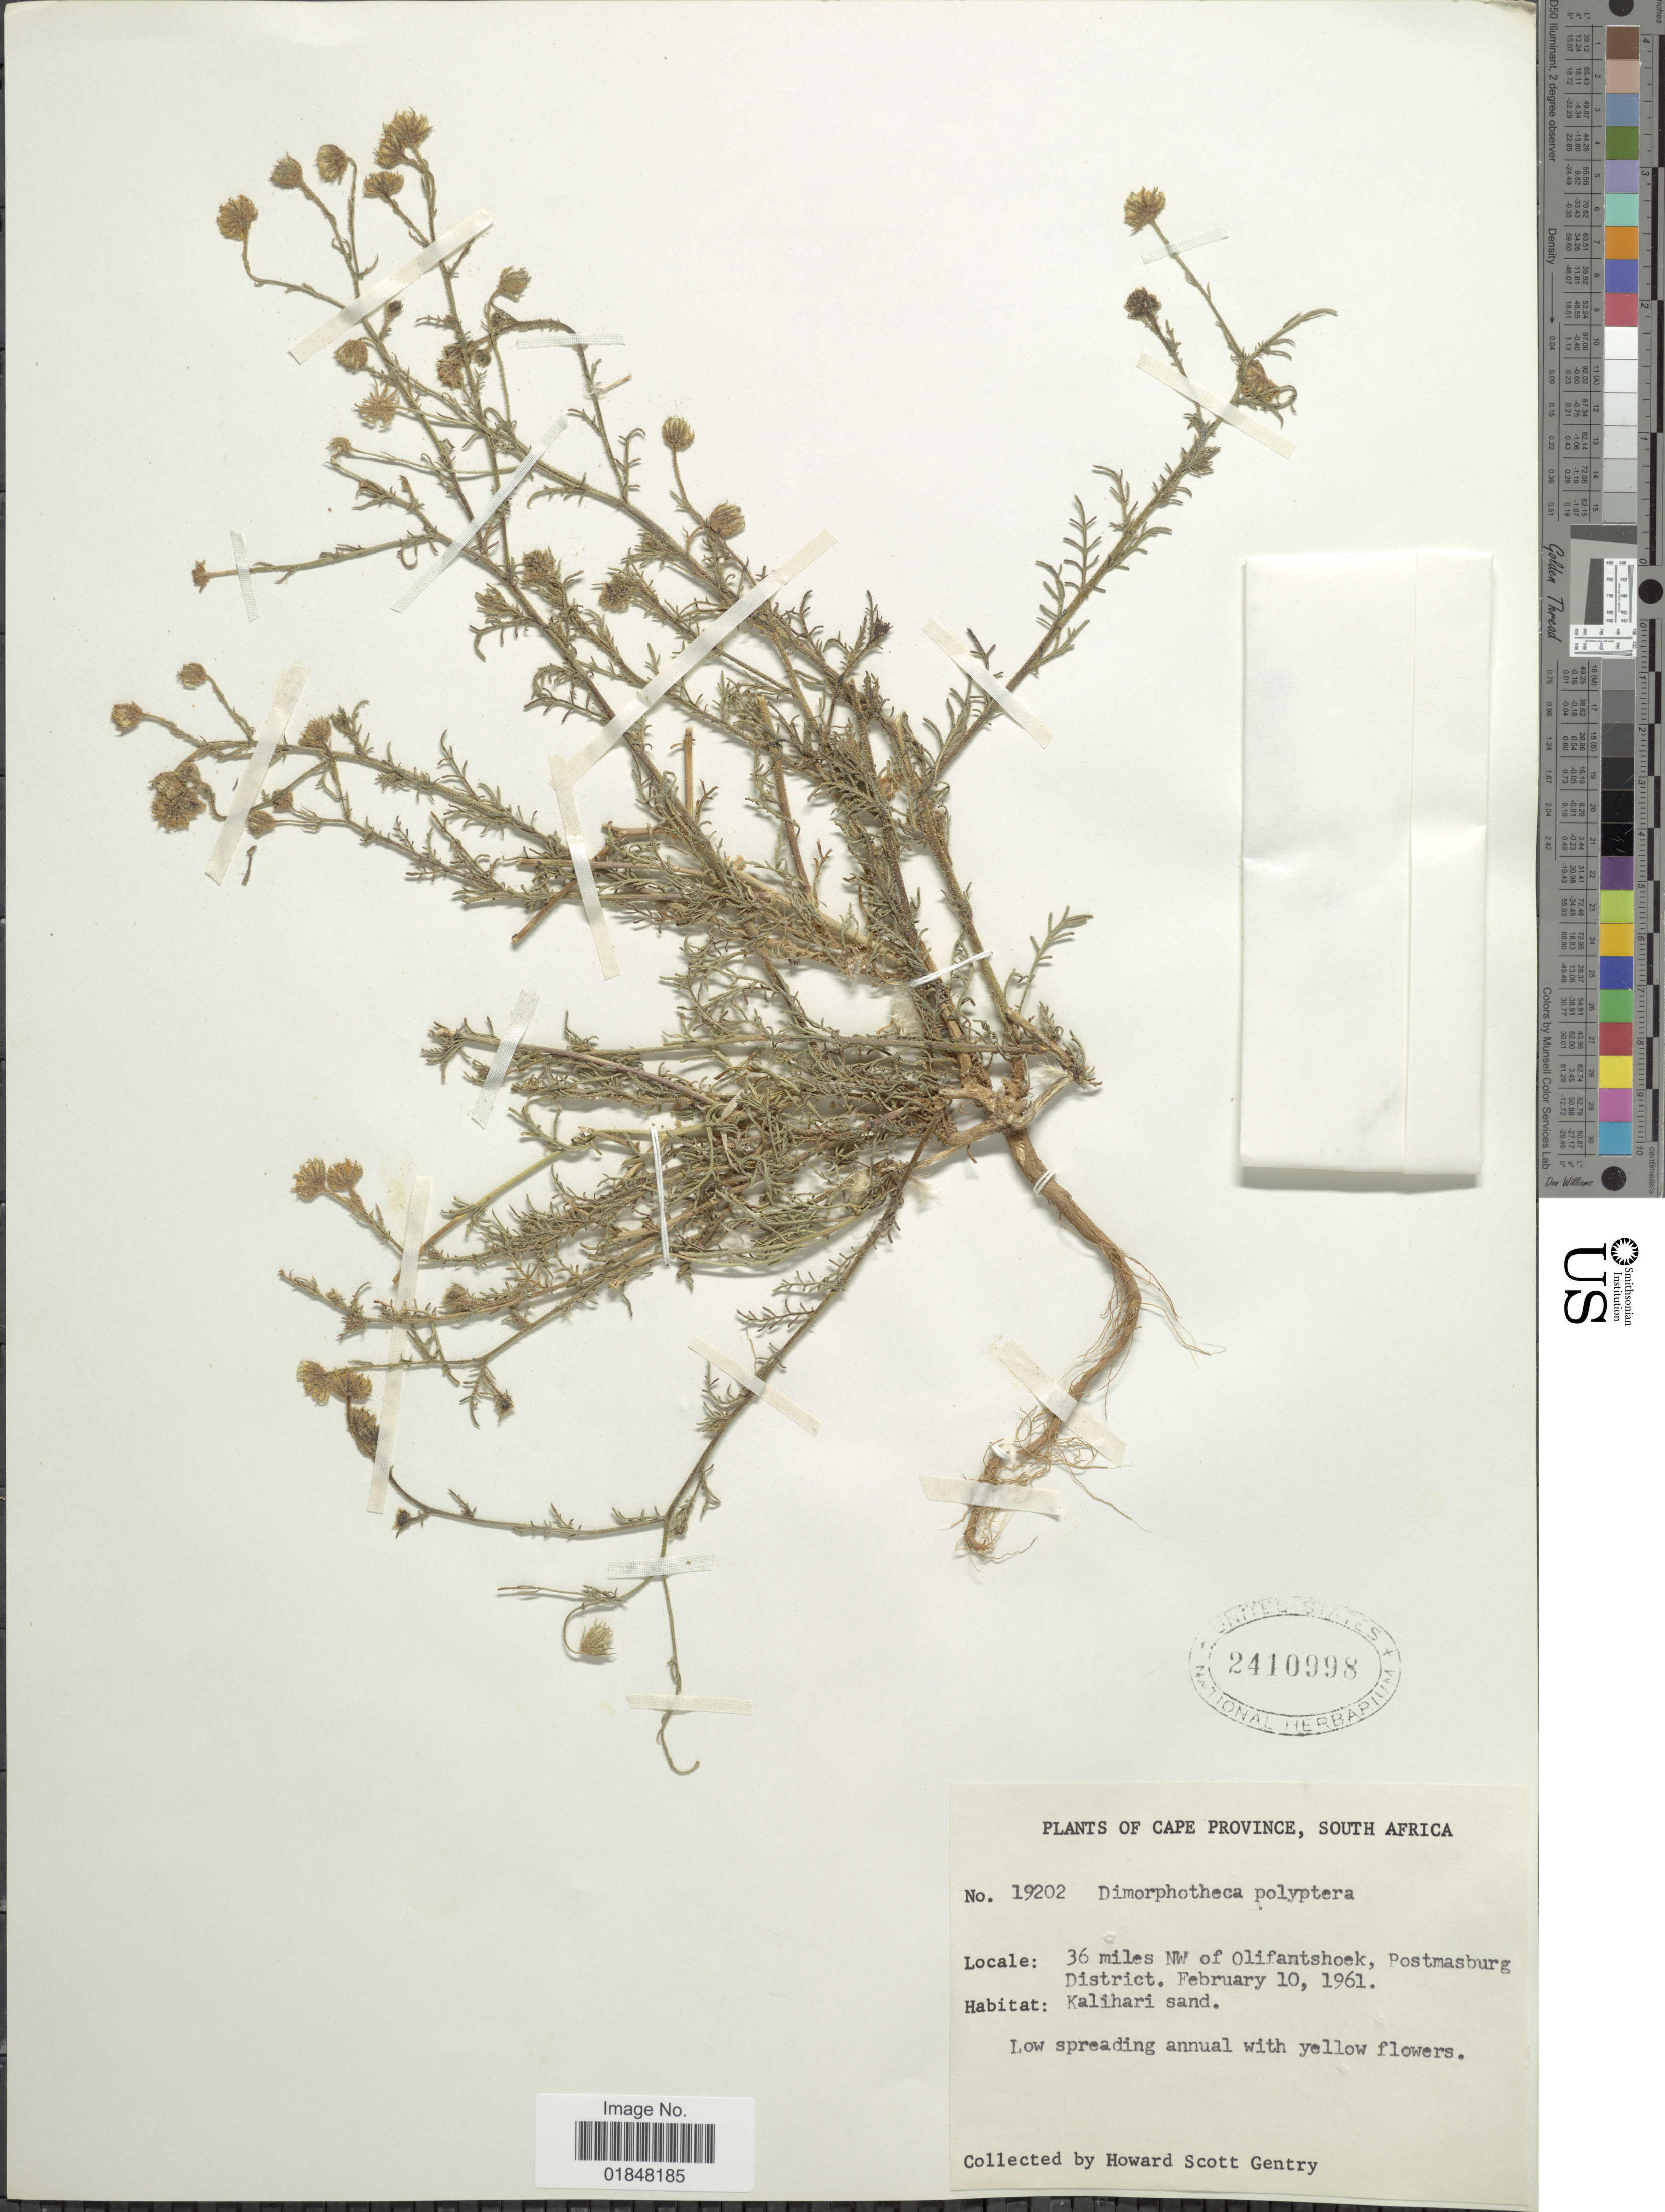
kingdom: Plantae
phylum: Tracheophyta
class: Magnoliopsida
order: Asterales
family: Asteraceae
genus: Osteospermum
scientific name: Osteospermum polypterum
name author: (DC.) Sadler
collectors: H. S. Gentry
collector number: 19202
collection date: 1961-02-10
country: South Africa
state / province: Northern Cape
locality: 36 miles NW of Olifantshoek, Postmasburg District, Kalihari Sand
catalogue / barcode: US 2410998